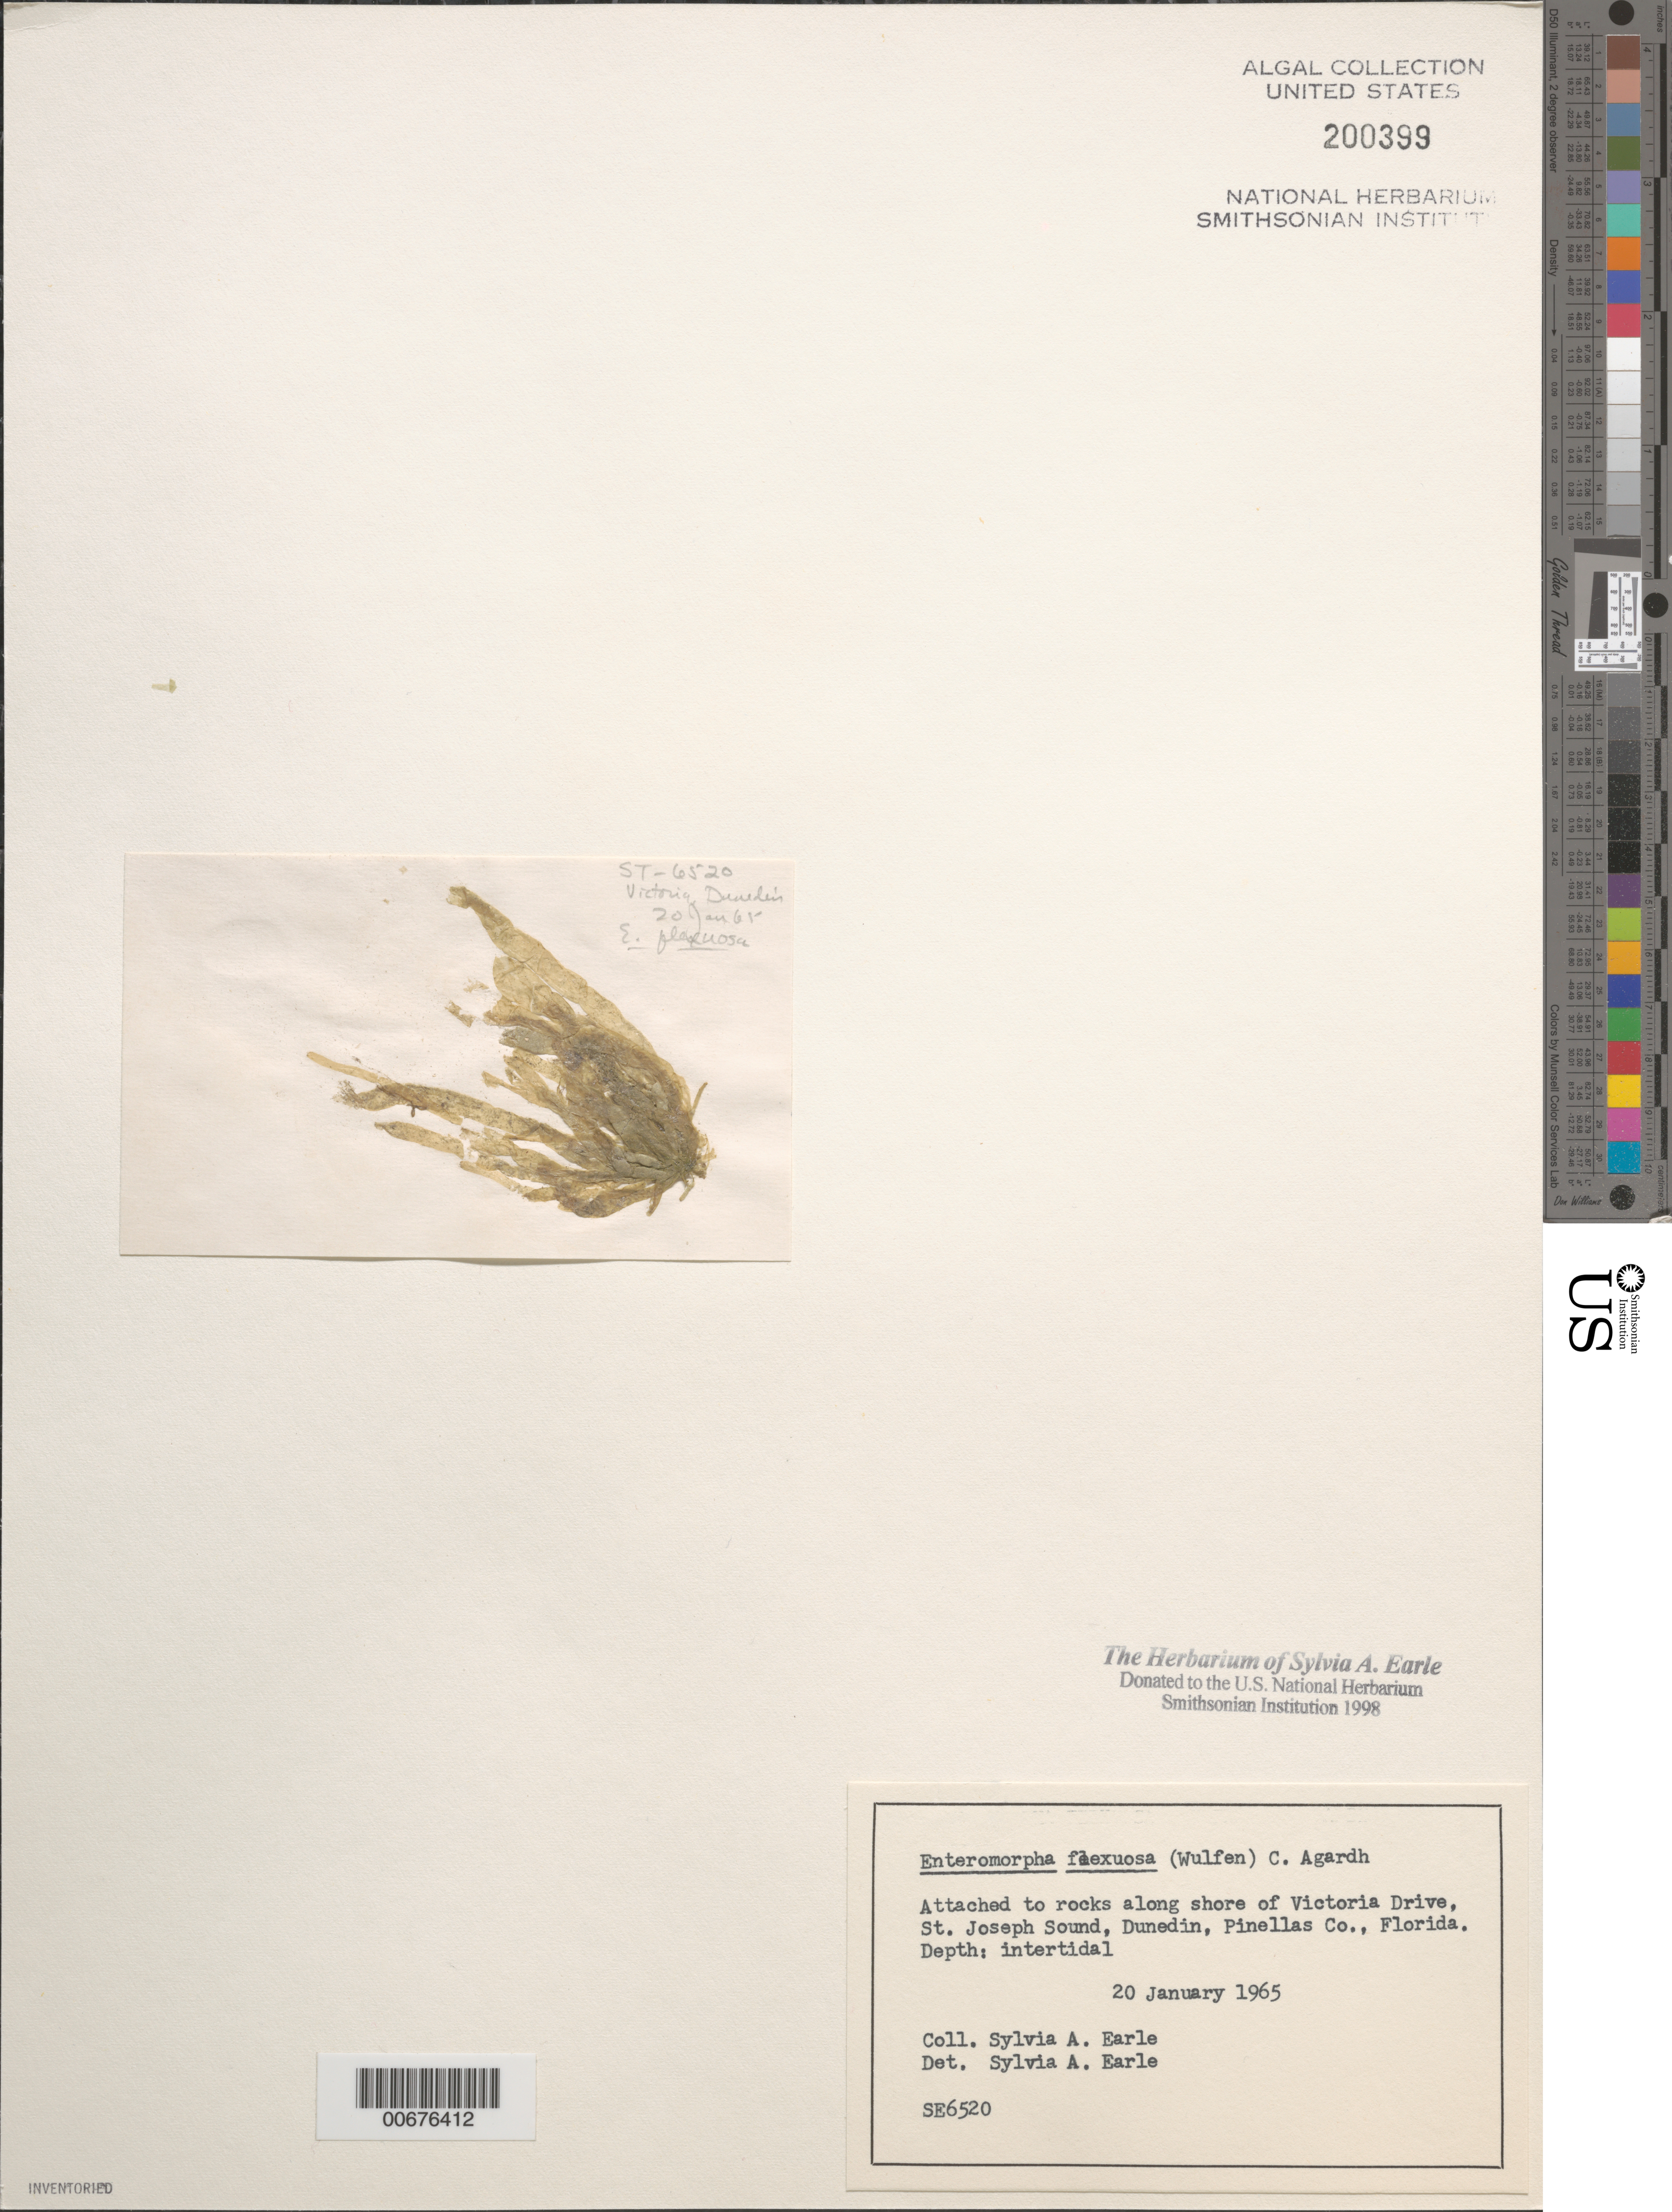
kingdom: Plantae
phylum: Chlorophyta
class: Ulvophyceae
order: Ulvales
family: Ulvaceae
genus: Ulva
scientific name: Ulva flexuosa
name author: Wulfen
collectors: S. A. Earle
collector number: SE6520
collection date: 1965-01-20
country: United States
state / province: Florida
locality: Attached to rocks along shore of Victoria Drive, St. Joseph's Sound, Dunedin, Pinellas Co.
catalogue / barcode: US 200399